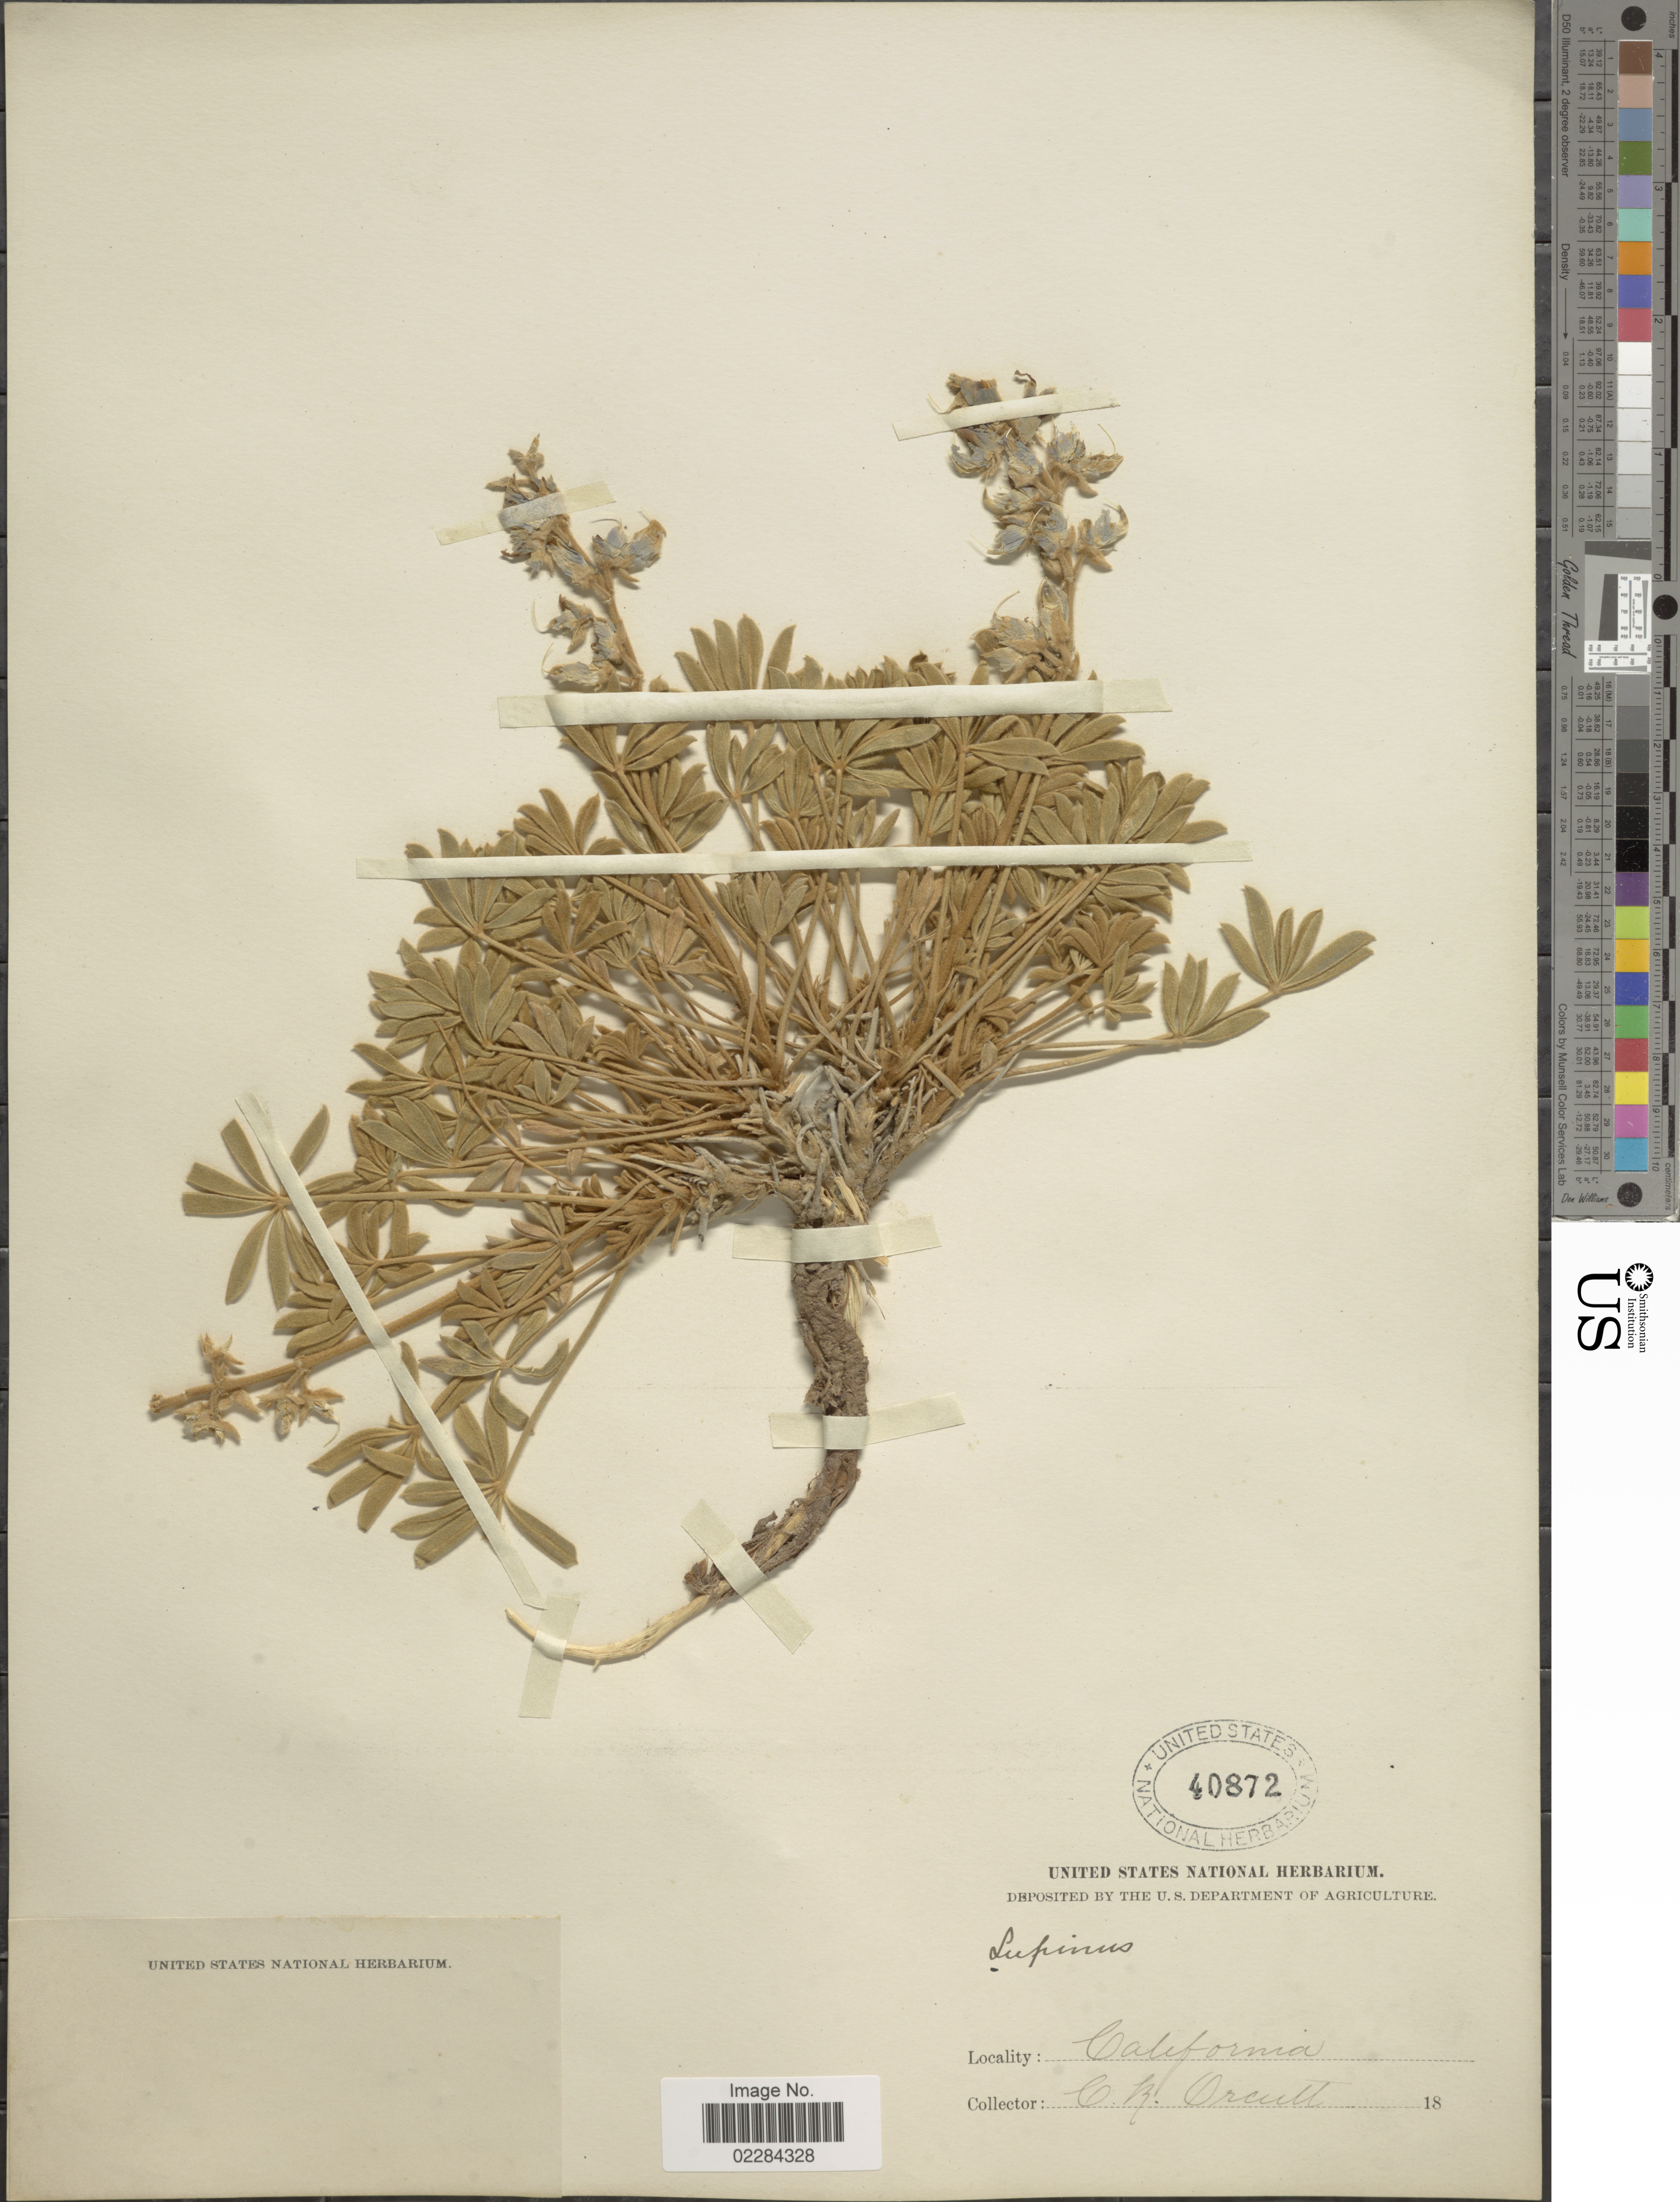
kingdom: Plantae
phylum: Tracheophyta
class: Magnoliopsida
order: Fabales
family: Fabaceae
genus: Lupinus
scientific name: Lupinus sp.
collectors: C. R. Orcutt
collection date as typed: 18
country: United States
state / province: California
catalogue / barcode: US 40872